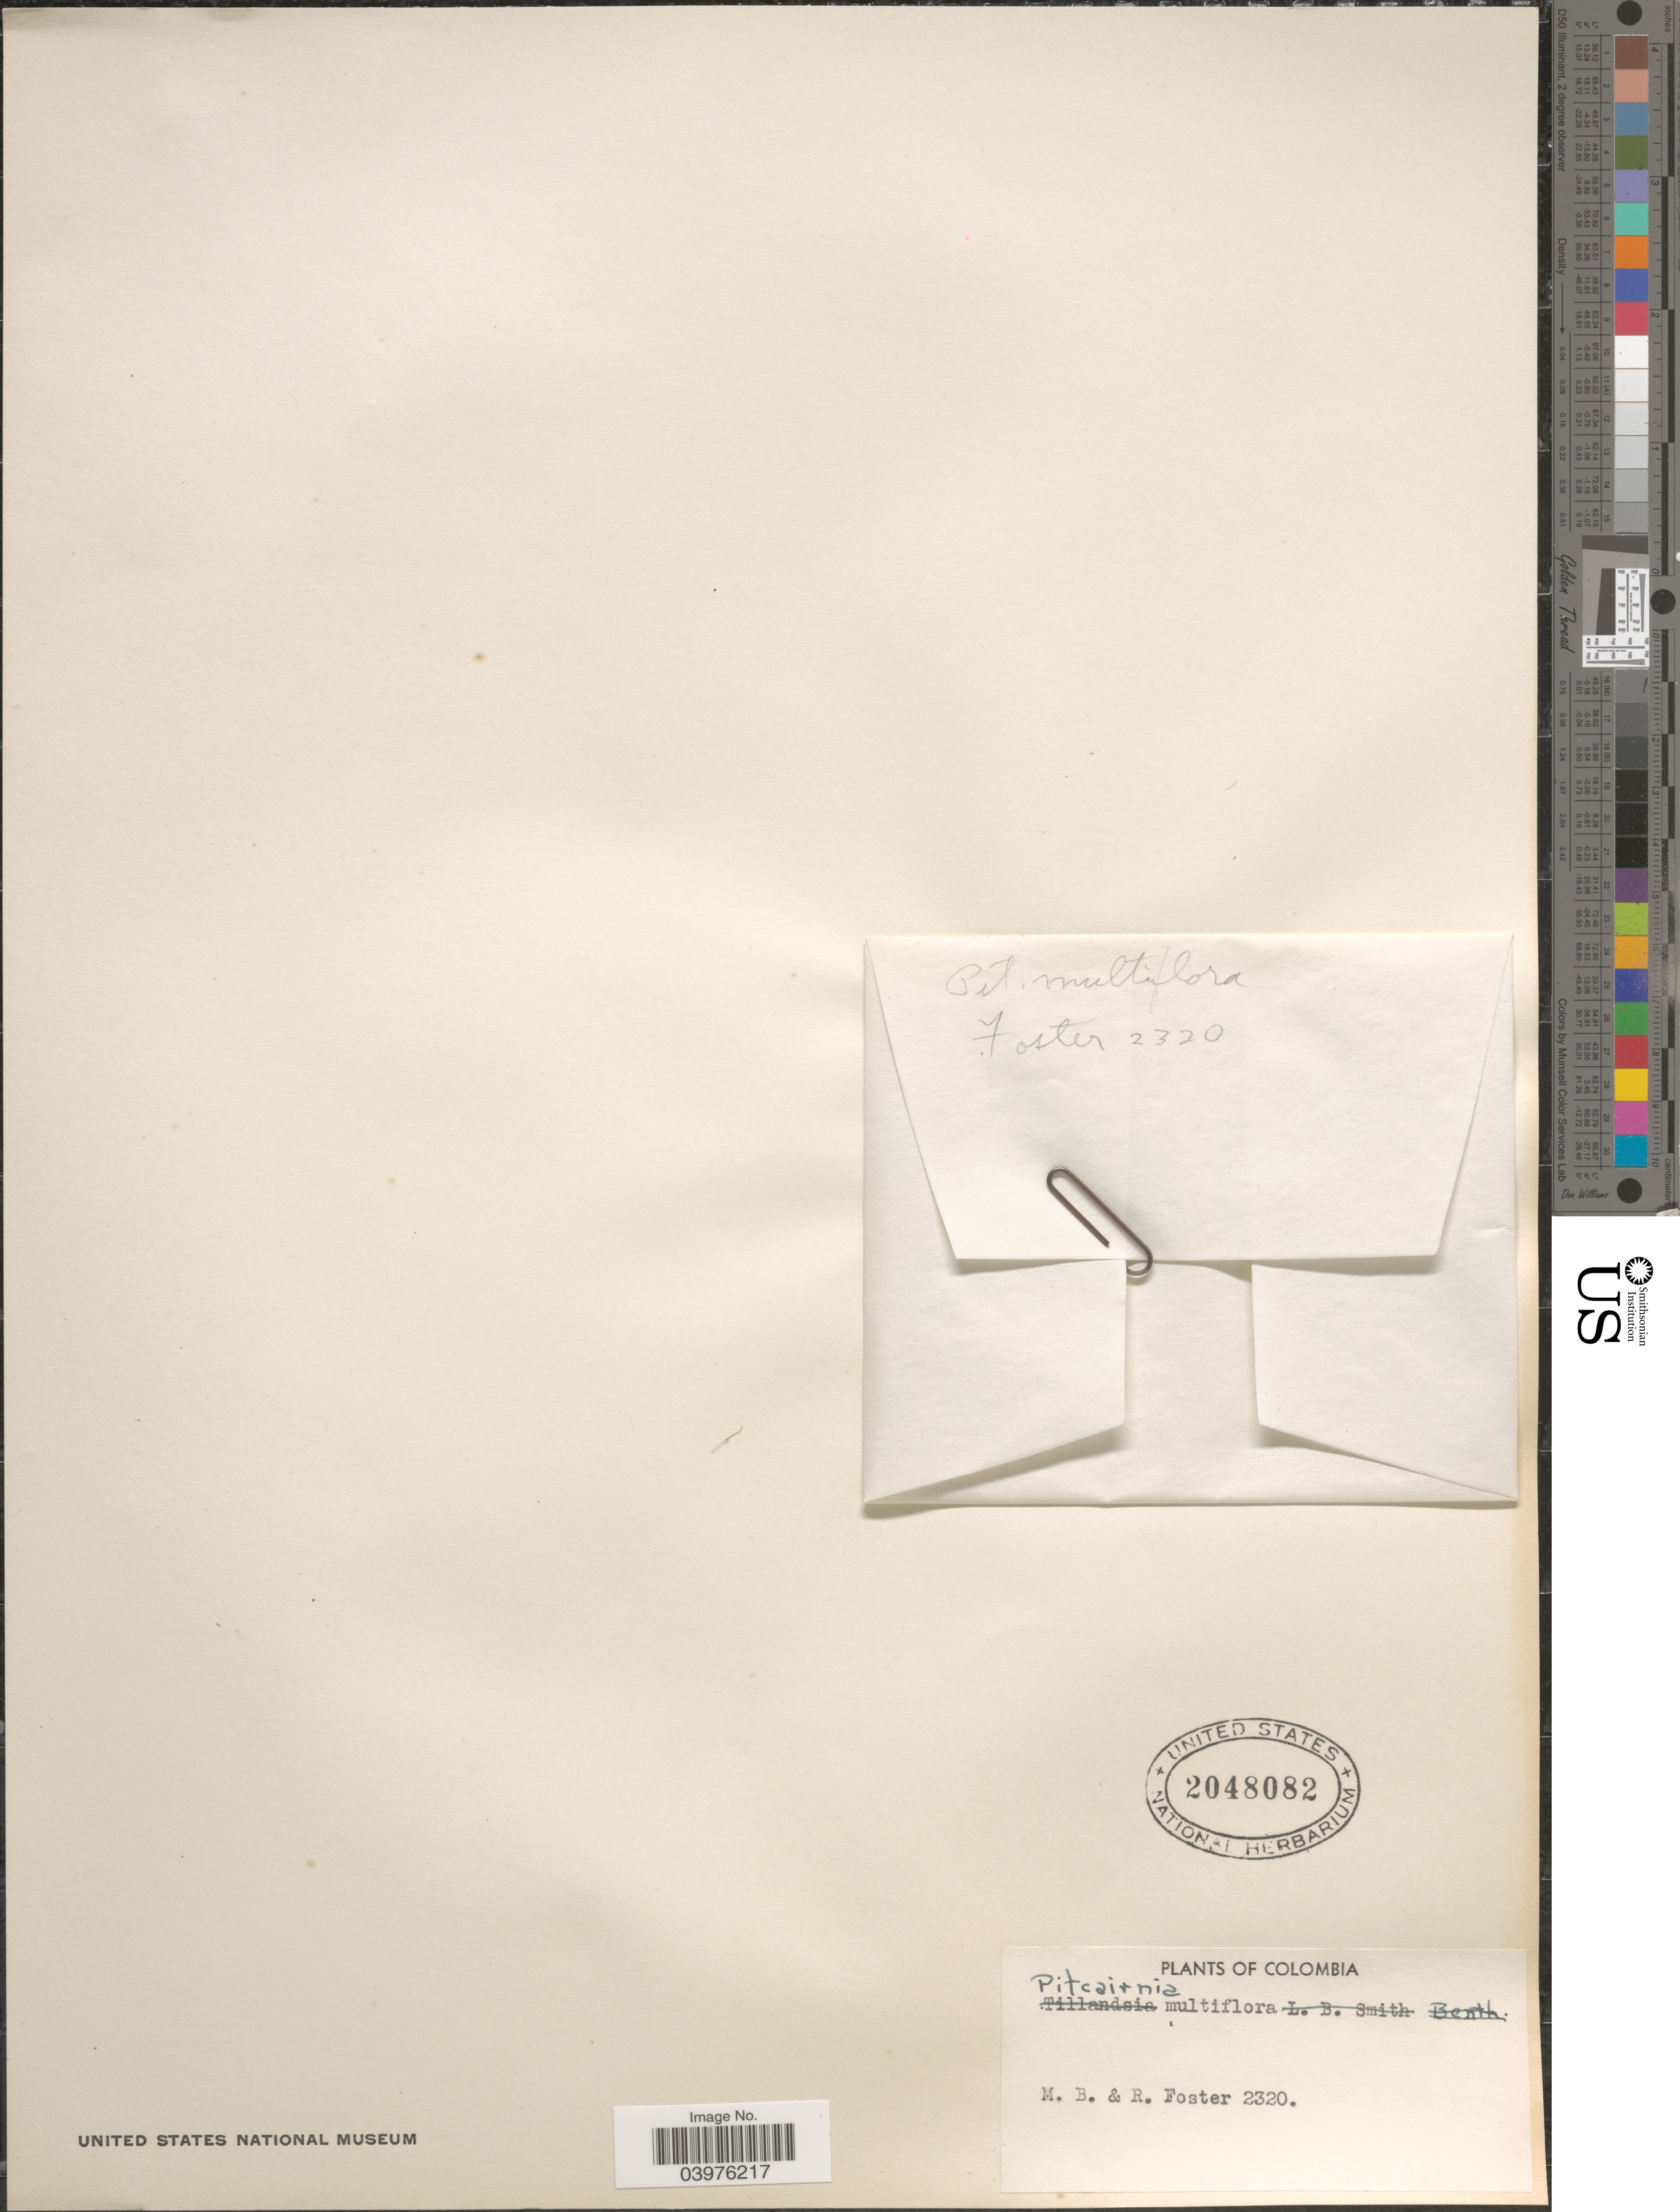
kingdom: Plantae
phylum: Tracheophyta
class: Liliopsida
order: Poales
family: Bromeliaceae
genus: Pitcairnia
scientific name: Pitcairnia multiflora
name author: L.B. Sm.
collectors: M. B. Foster & R. Foster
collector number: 2320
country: Colombia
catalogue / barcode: US 2048082